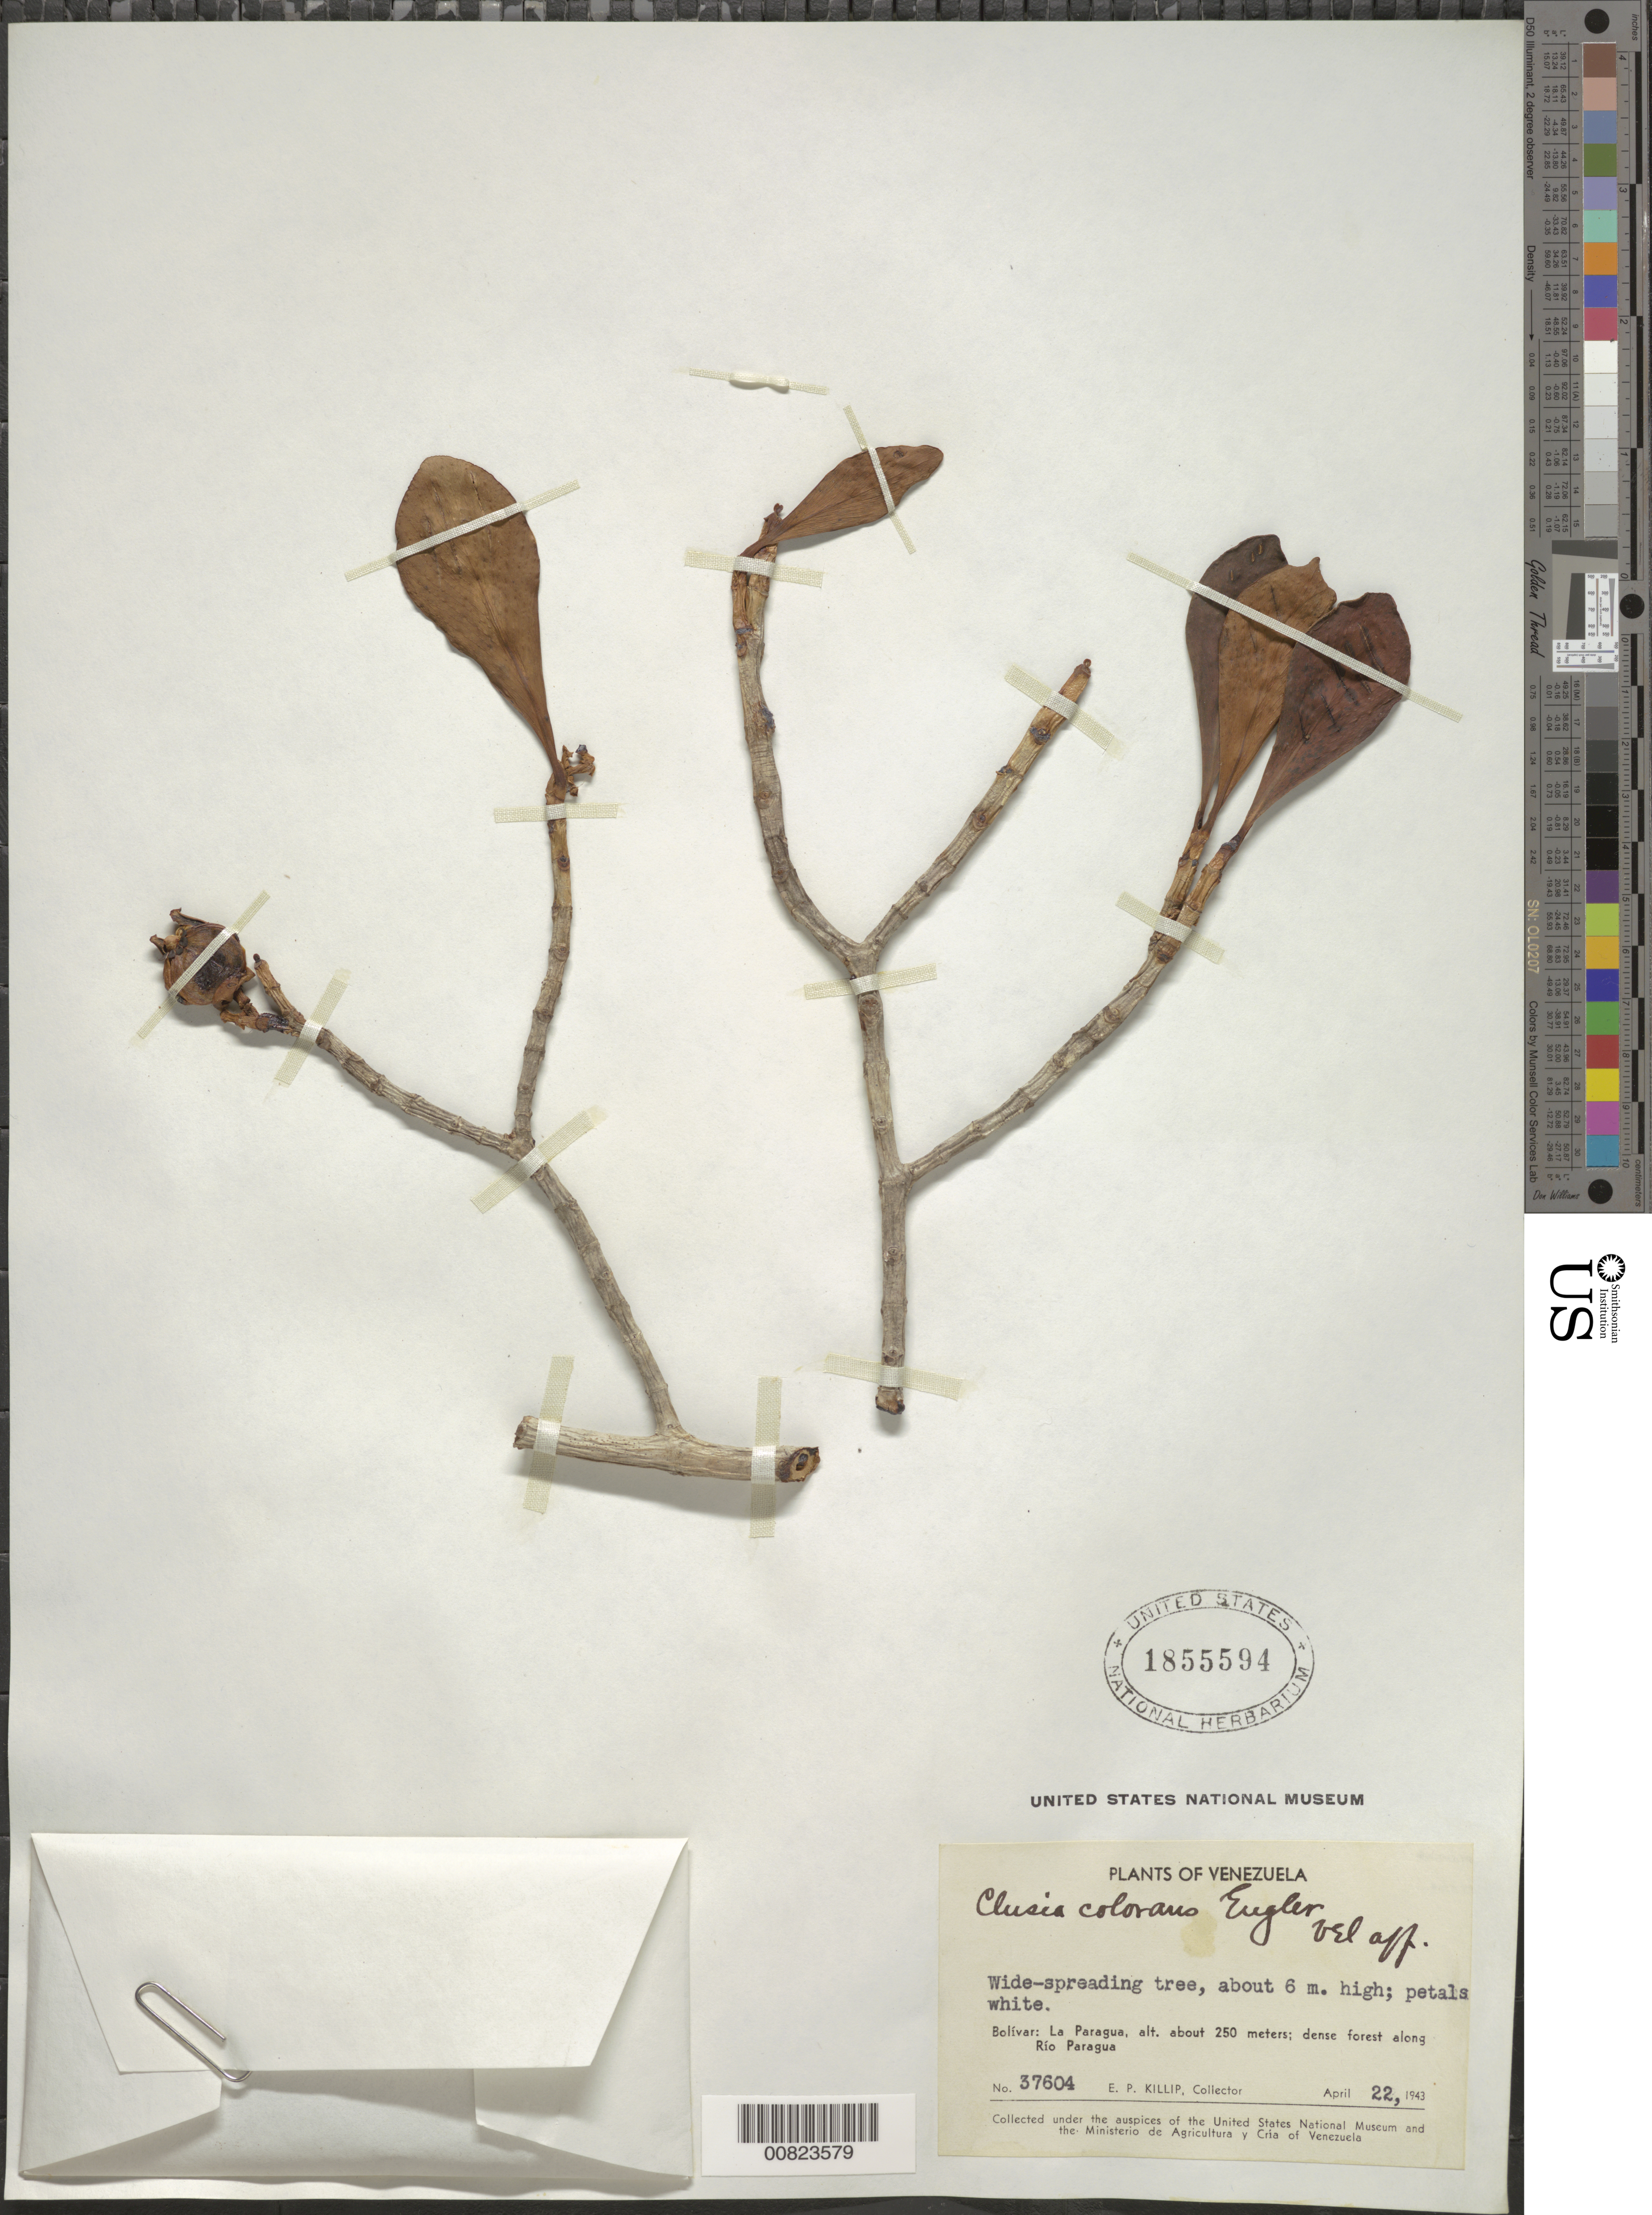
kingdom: Plantae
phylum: Tracheophyta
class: Magnoliopsida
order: Malpighiales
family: Clusiaceae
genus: Clusia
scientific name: Clusia panapanari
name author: (Aubl.) Choisy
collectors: E. P. Killip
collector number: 37604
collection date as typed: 22-Apr-43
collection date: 1943-04-22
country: Venezuela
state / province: Bolívar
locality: La Paragua, along Río Paragua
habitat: Dense forest along Rio Paragua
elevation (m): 250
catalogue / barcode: US 1855594